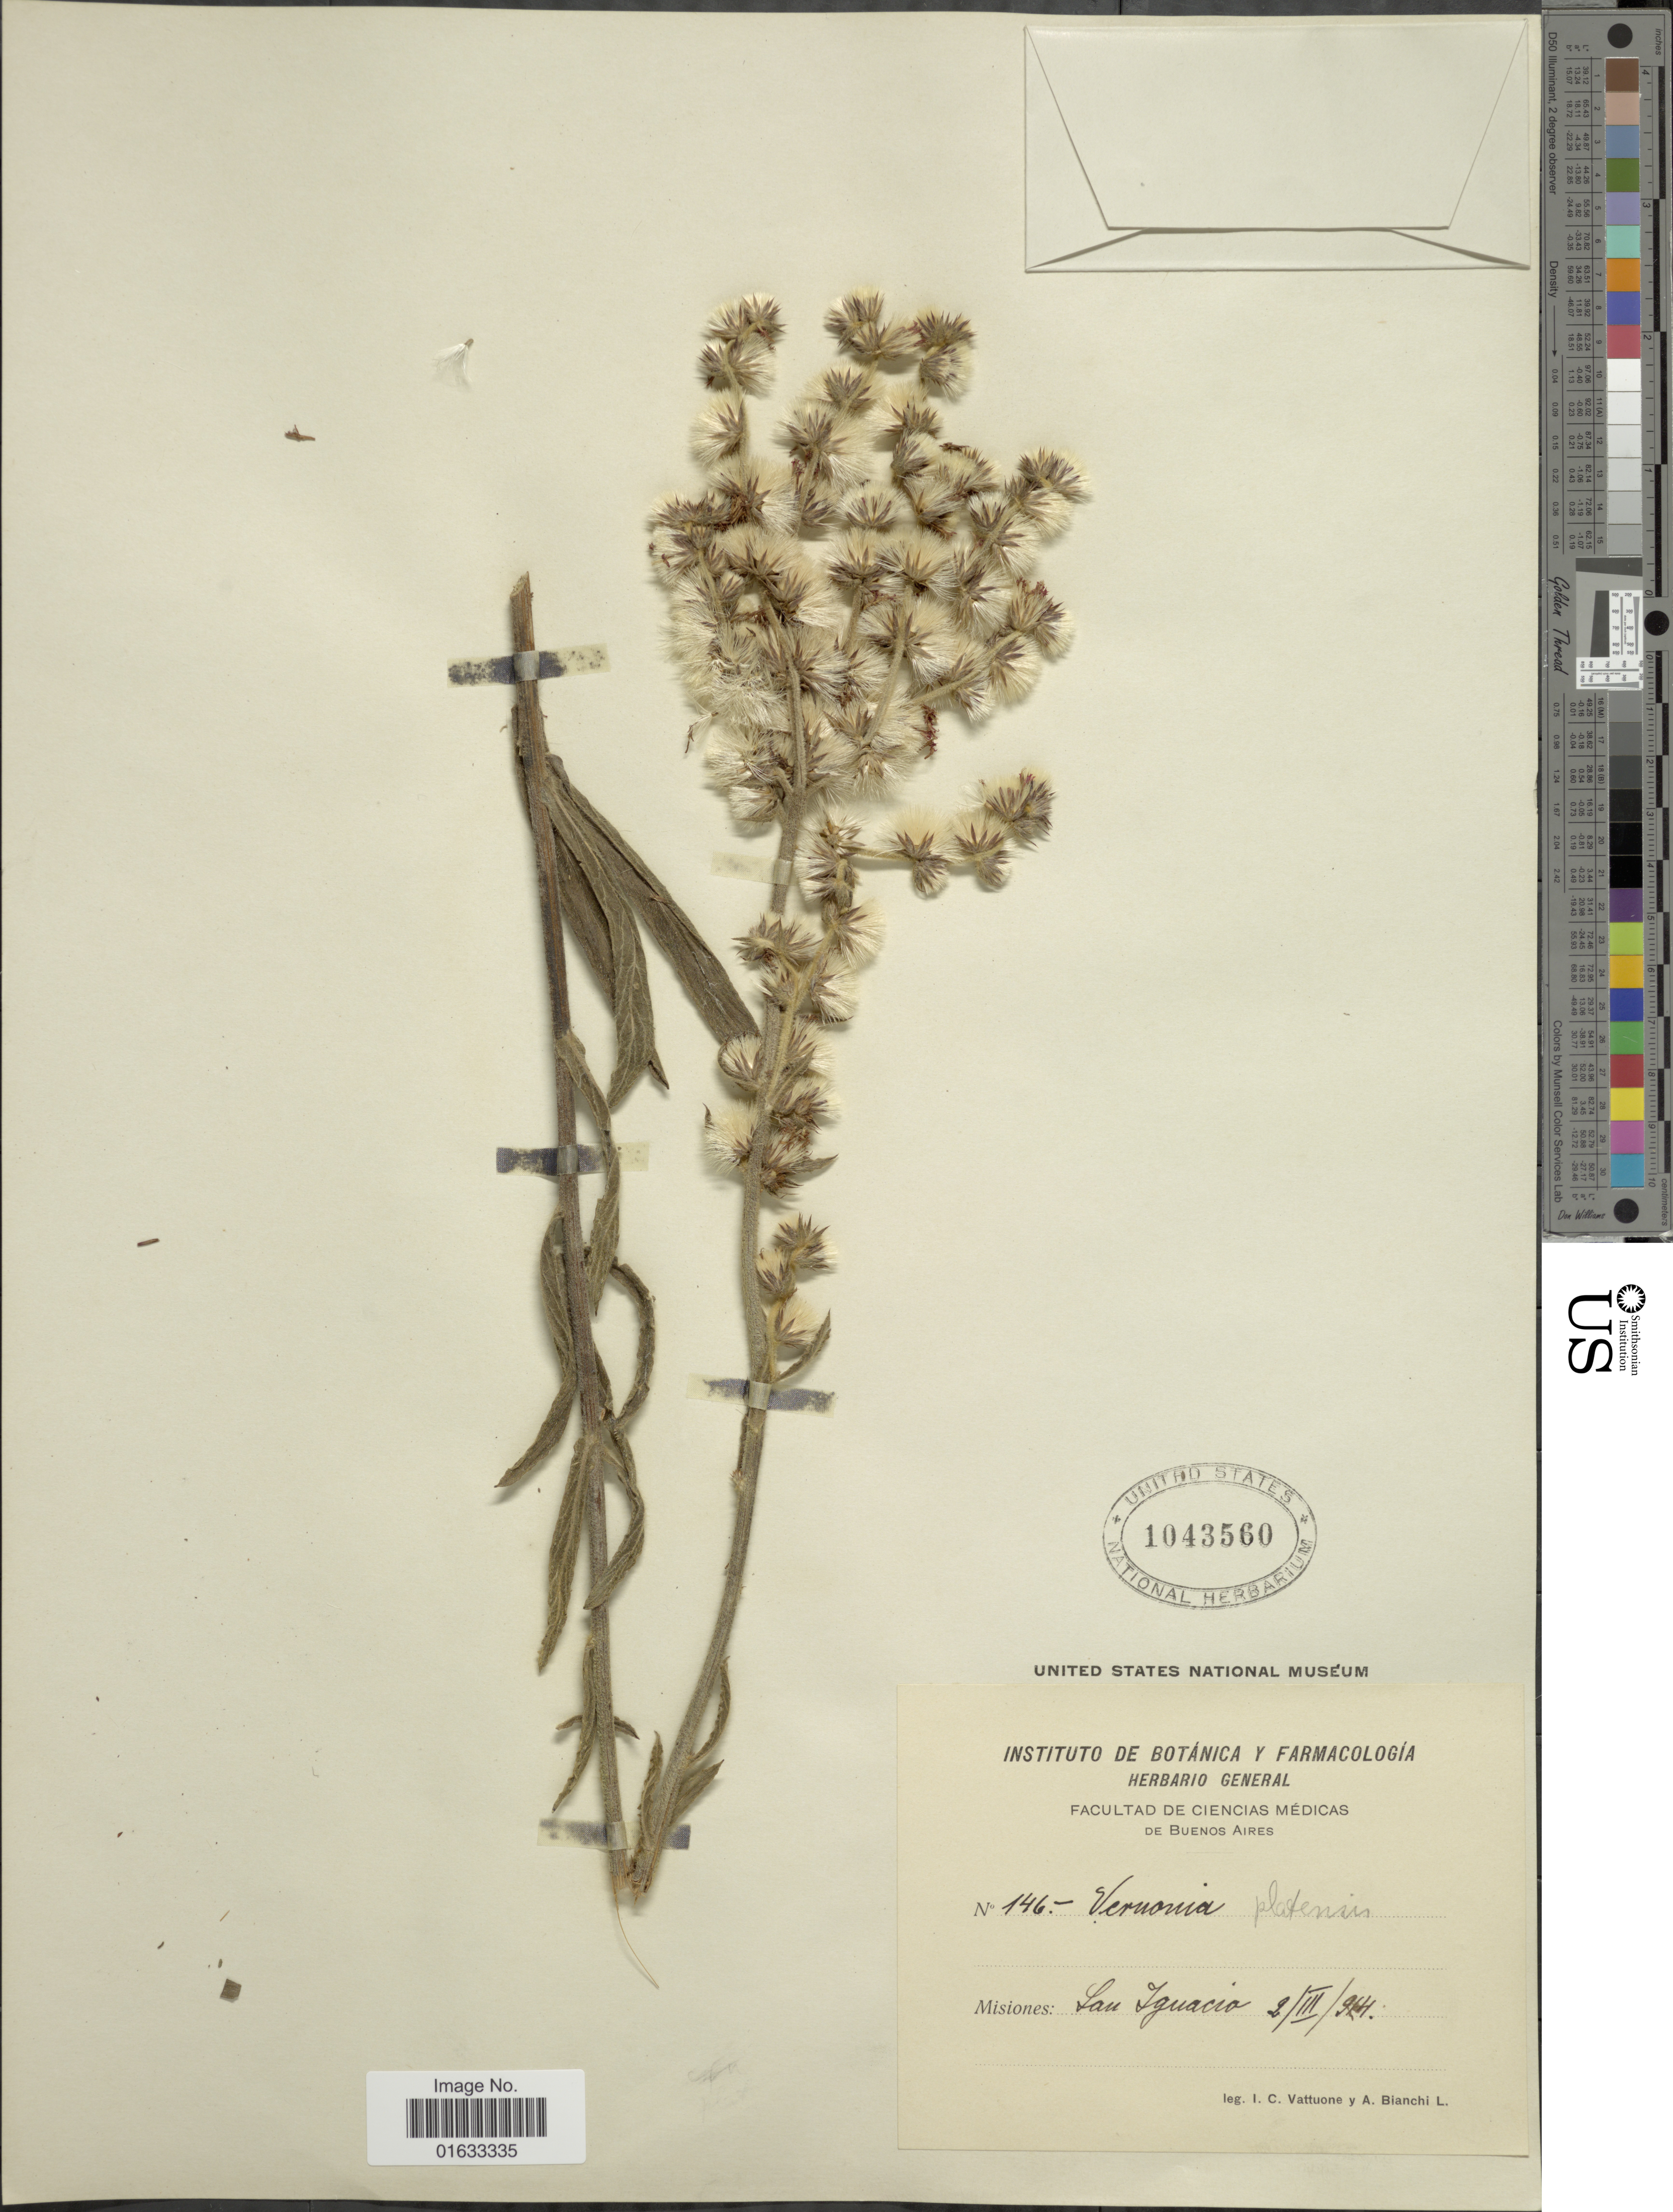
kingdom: Plantae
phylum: Tracheophyta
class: Magnoliopsida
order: Asterales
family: Asteraceae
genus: Chrysolaena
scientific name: Chrysolaena platensis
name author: (Spreng.) H. Rob.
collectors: I. Vattuone & A. Bianchi L.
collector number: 146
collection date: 1964-03-02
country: Argentina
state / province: Misiones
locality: Misiones, San Ignacio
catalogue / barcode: US 1043560